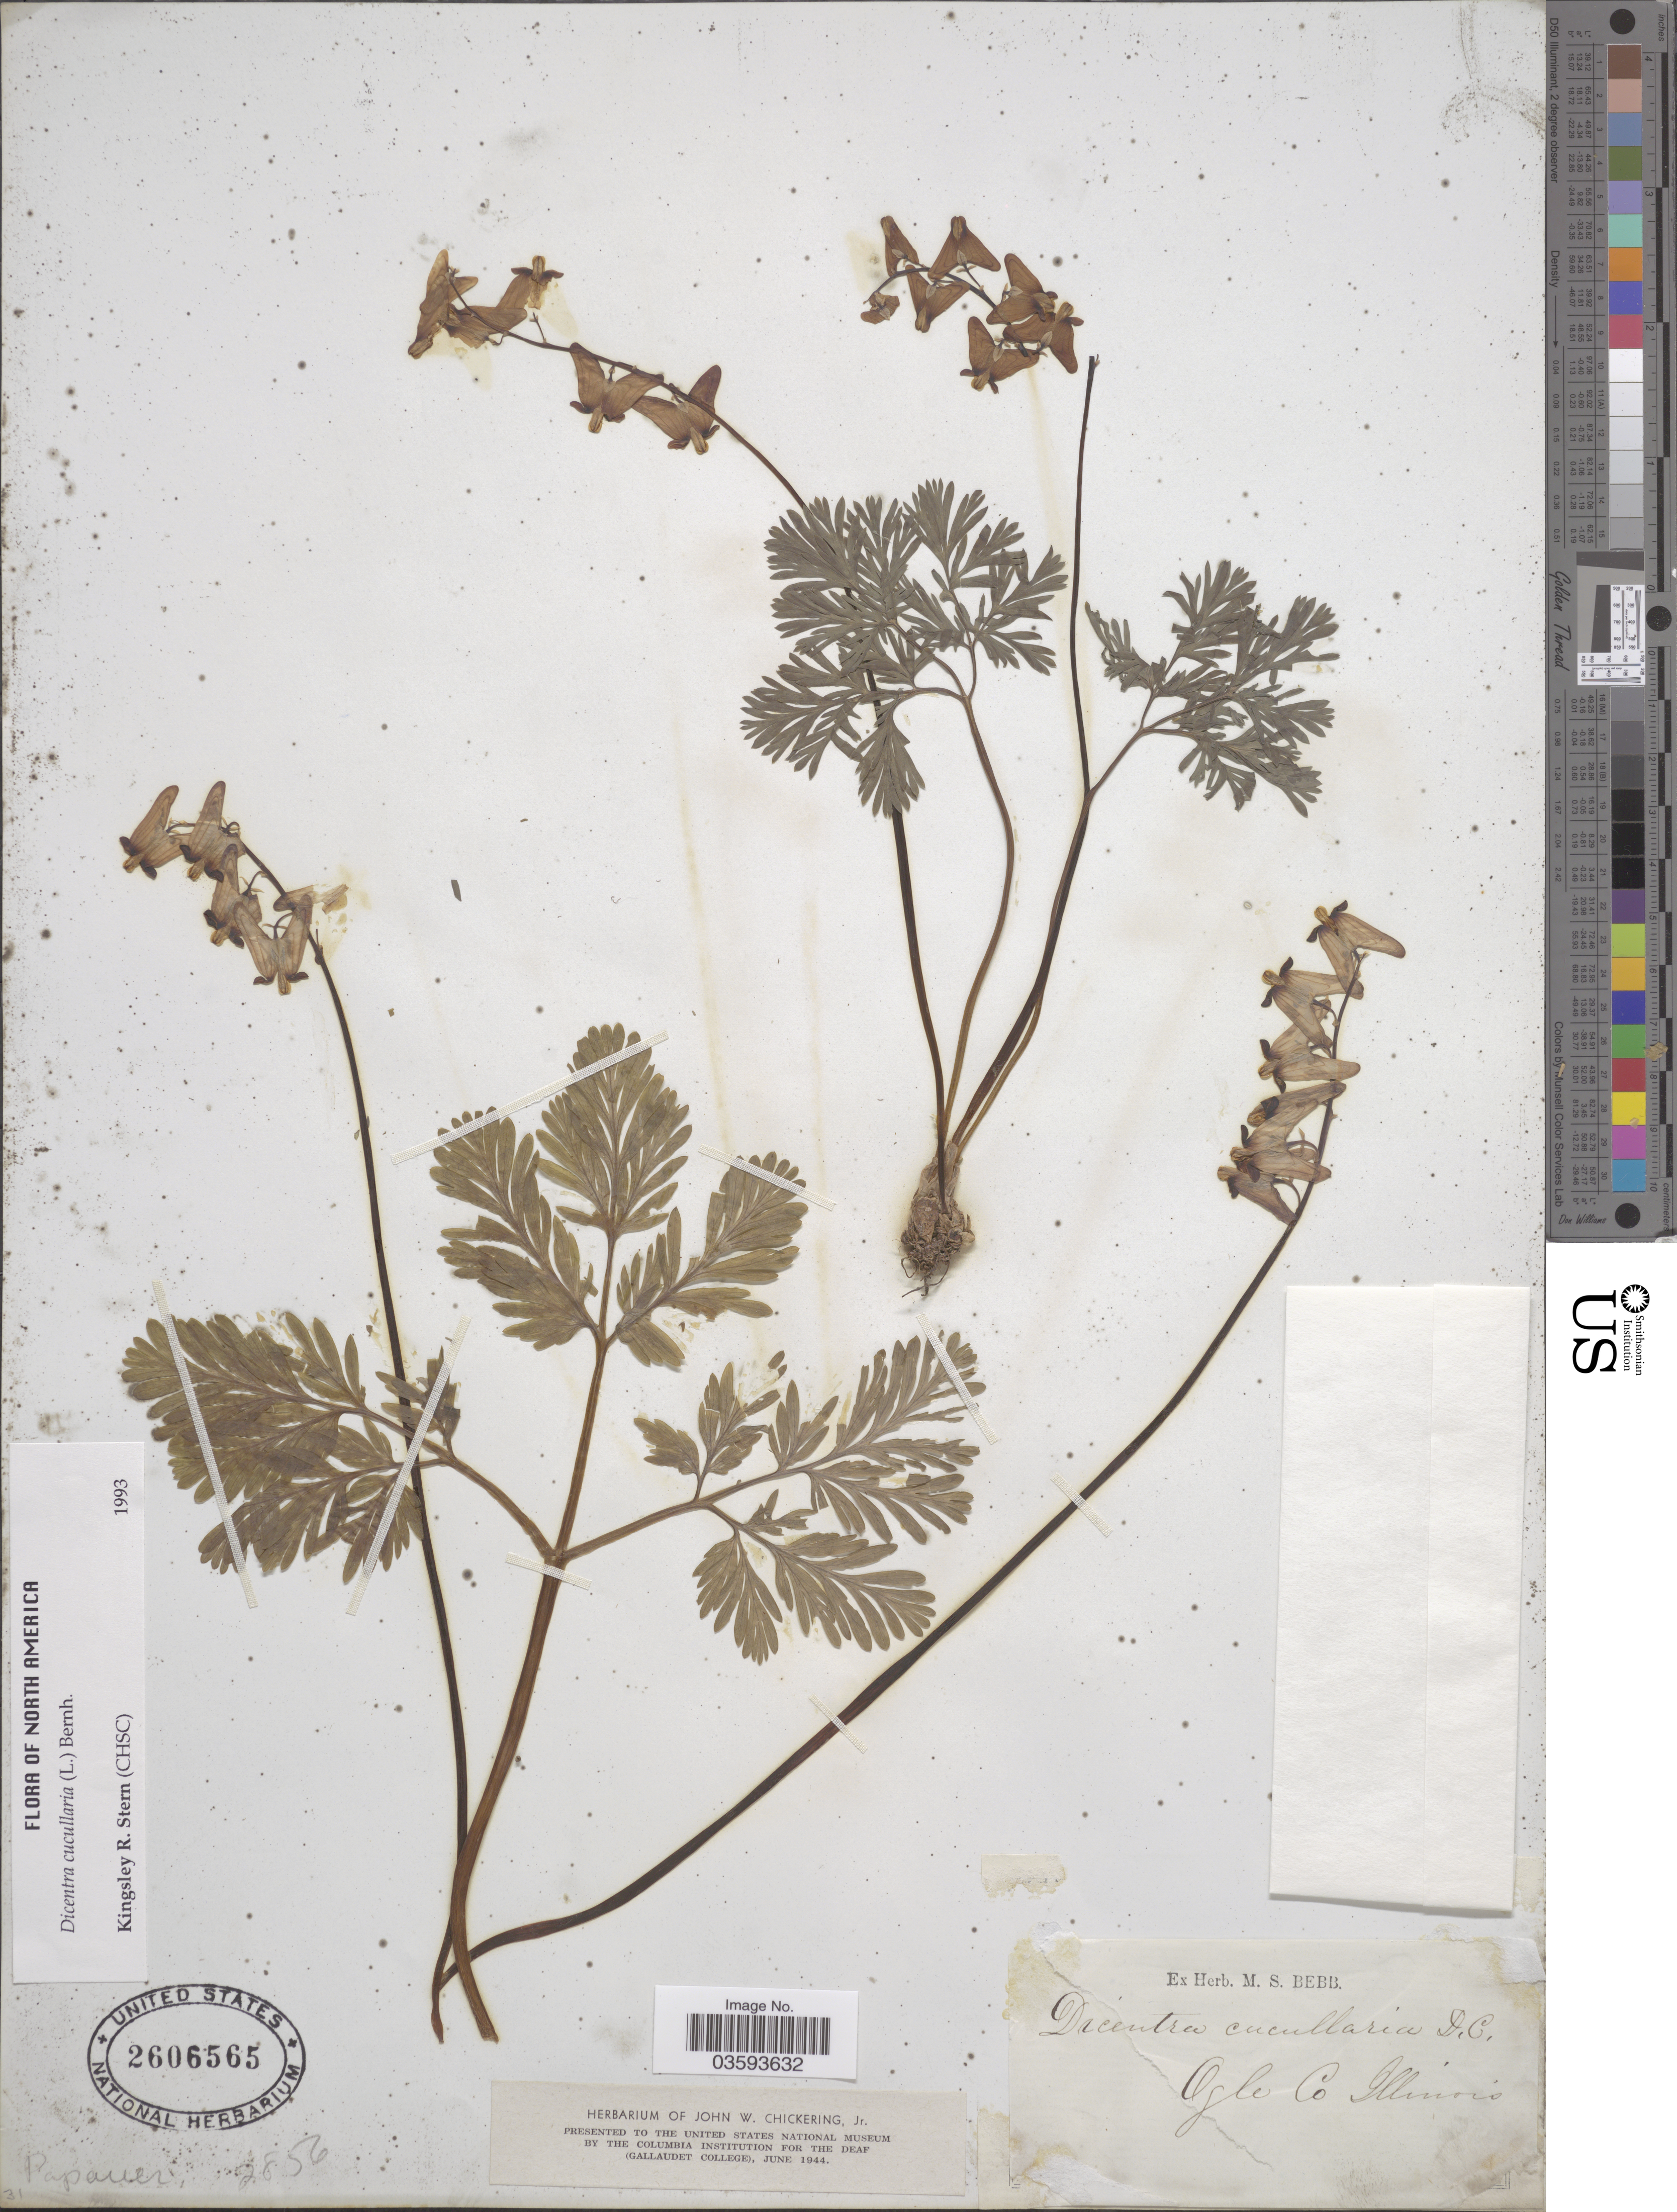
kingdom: Plantae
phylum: Tracheophyta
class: Magnoliopsida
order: Ranunculales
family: Papaveraceae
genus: Dicentra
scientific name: Dicentra cucullaria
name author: (L.) Bernh.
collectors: ex Herb. M. S. Bebb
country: United States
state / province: Illinois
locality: Ogle Co.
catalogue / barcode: US 2606565